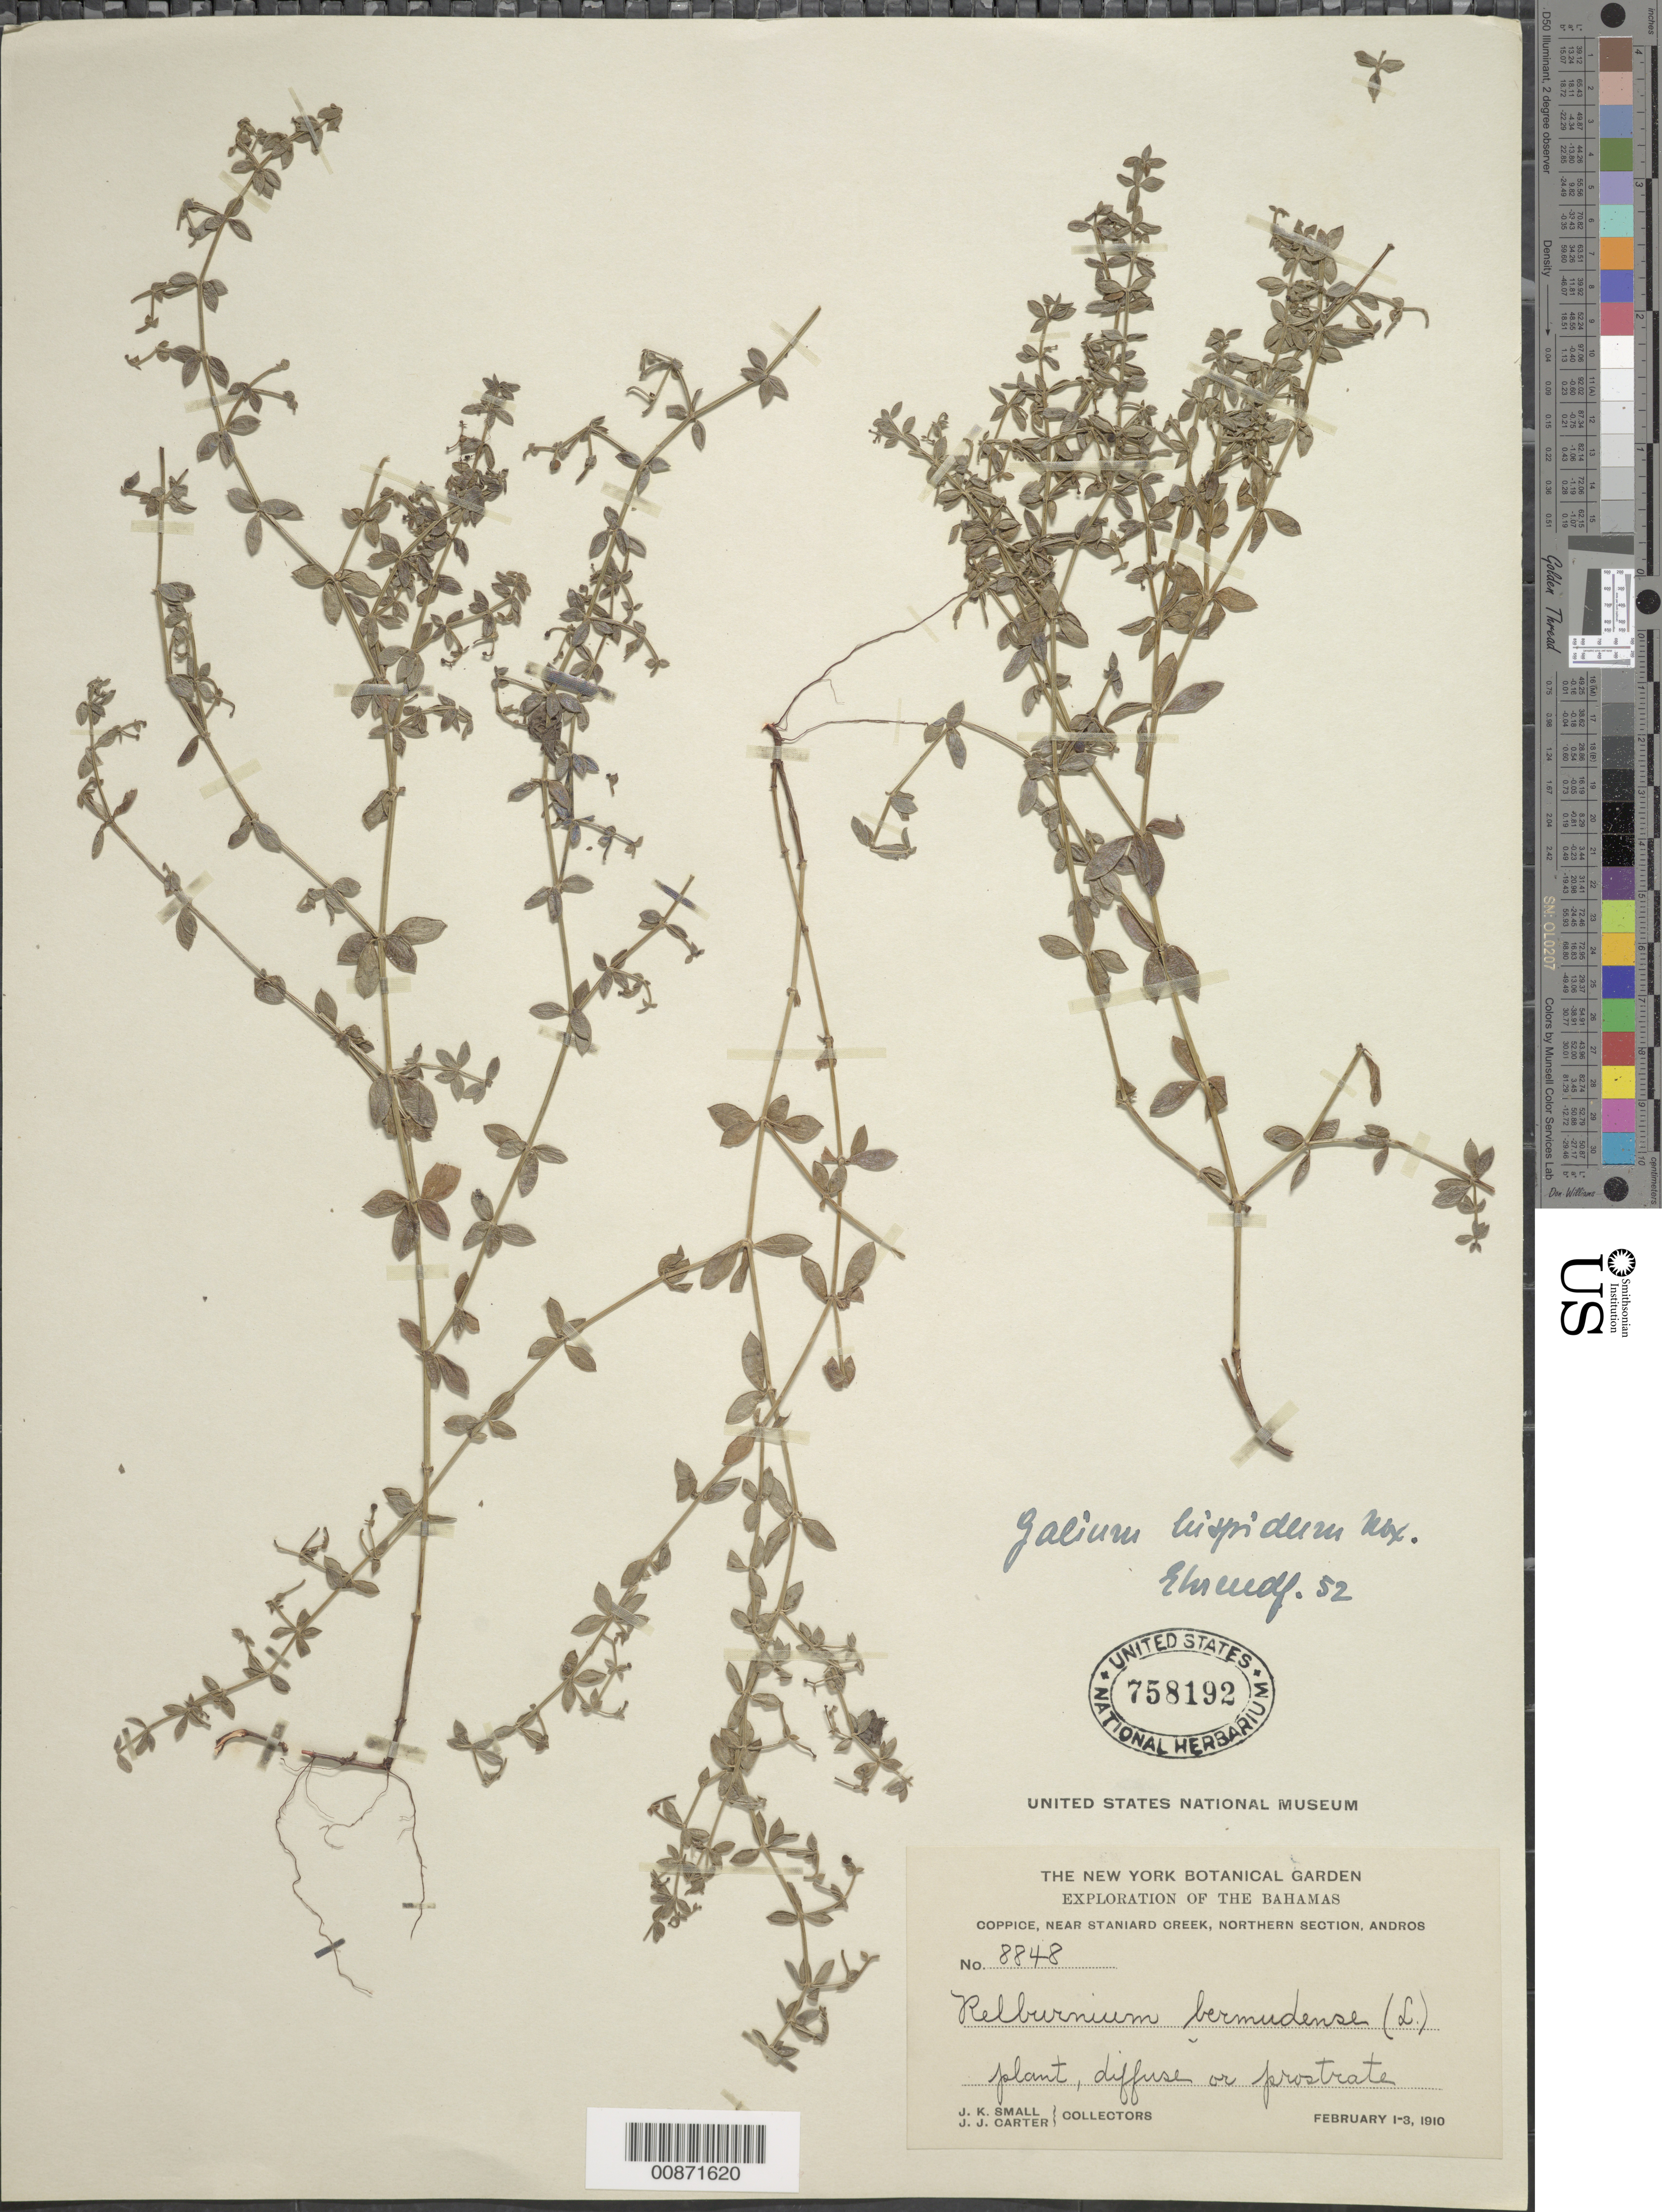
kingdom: Plantae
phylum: Tracheophyta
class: Magnoliopsida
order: Gentianales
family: Rubiaceae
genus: Galium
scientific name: Galium bermudense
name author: L.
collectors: J. K. Small & J. J. Carter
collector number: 8848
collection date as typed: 01 Feb 1910 to 03 Feb 1910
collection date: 1910-02-01/1910-02-03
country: Bahamas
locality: Near Staniard Creek, Northern Section, Andros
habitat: Coppice, near creek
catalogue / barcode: US 758192